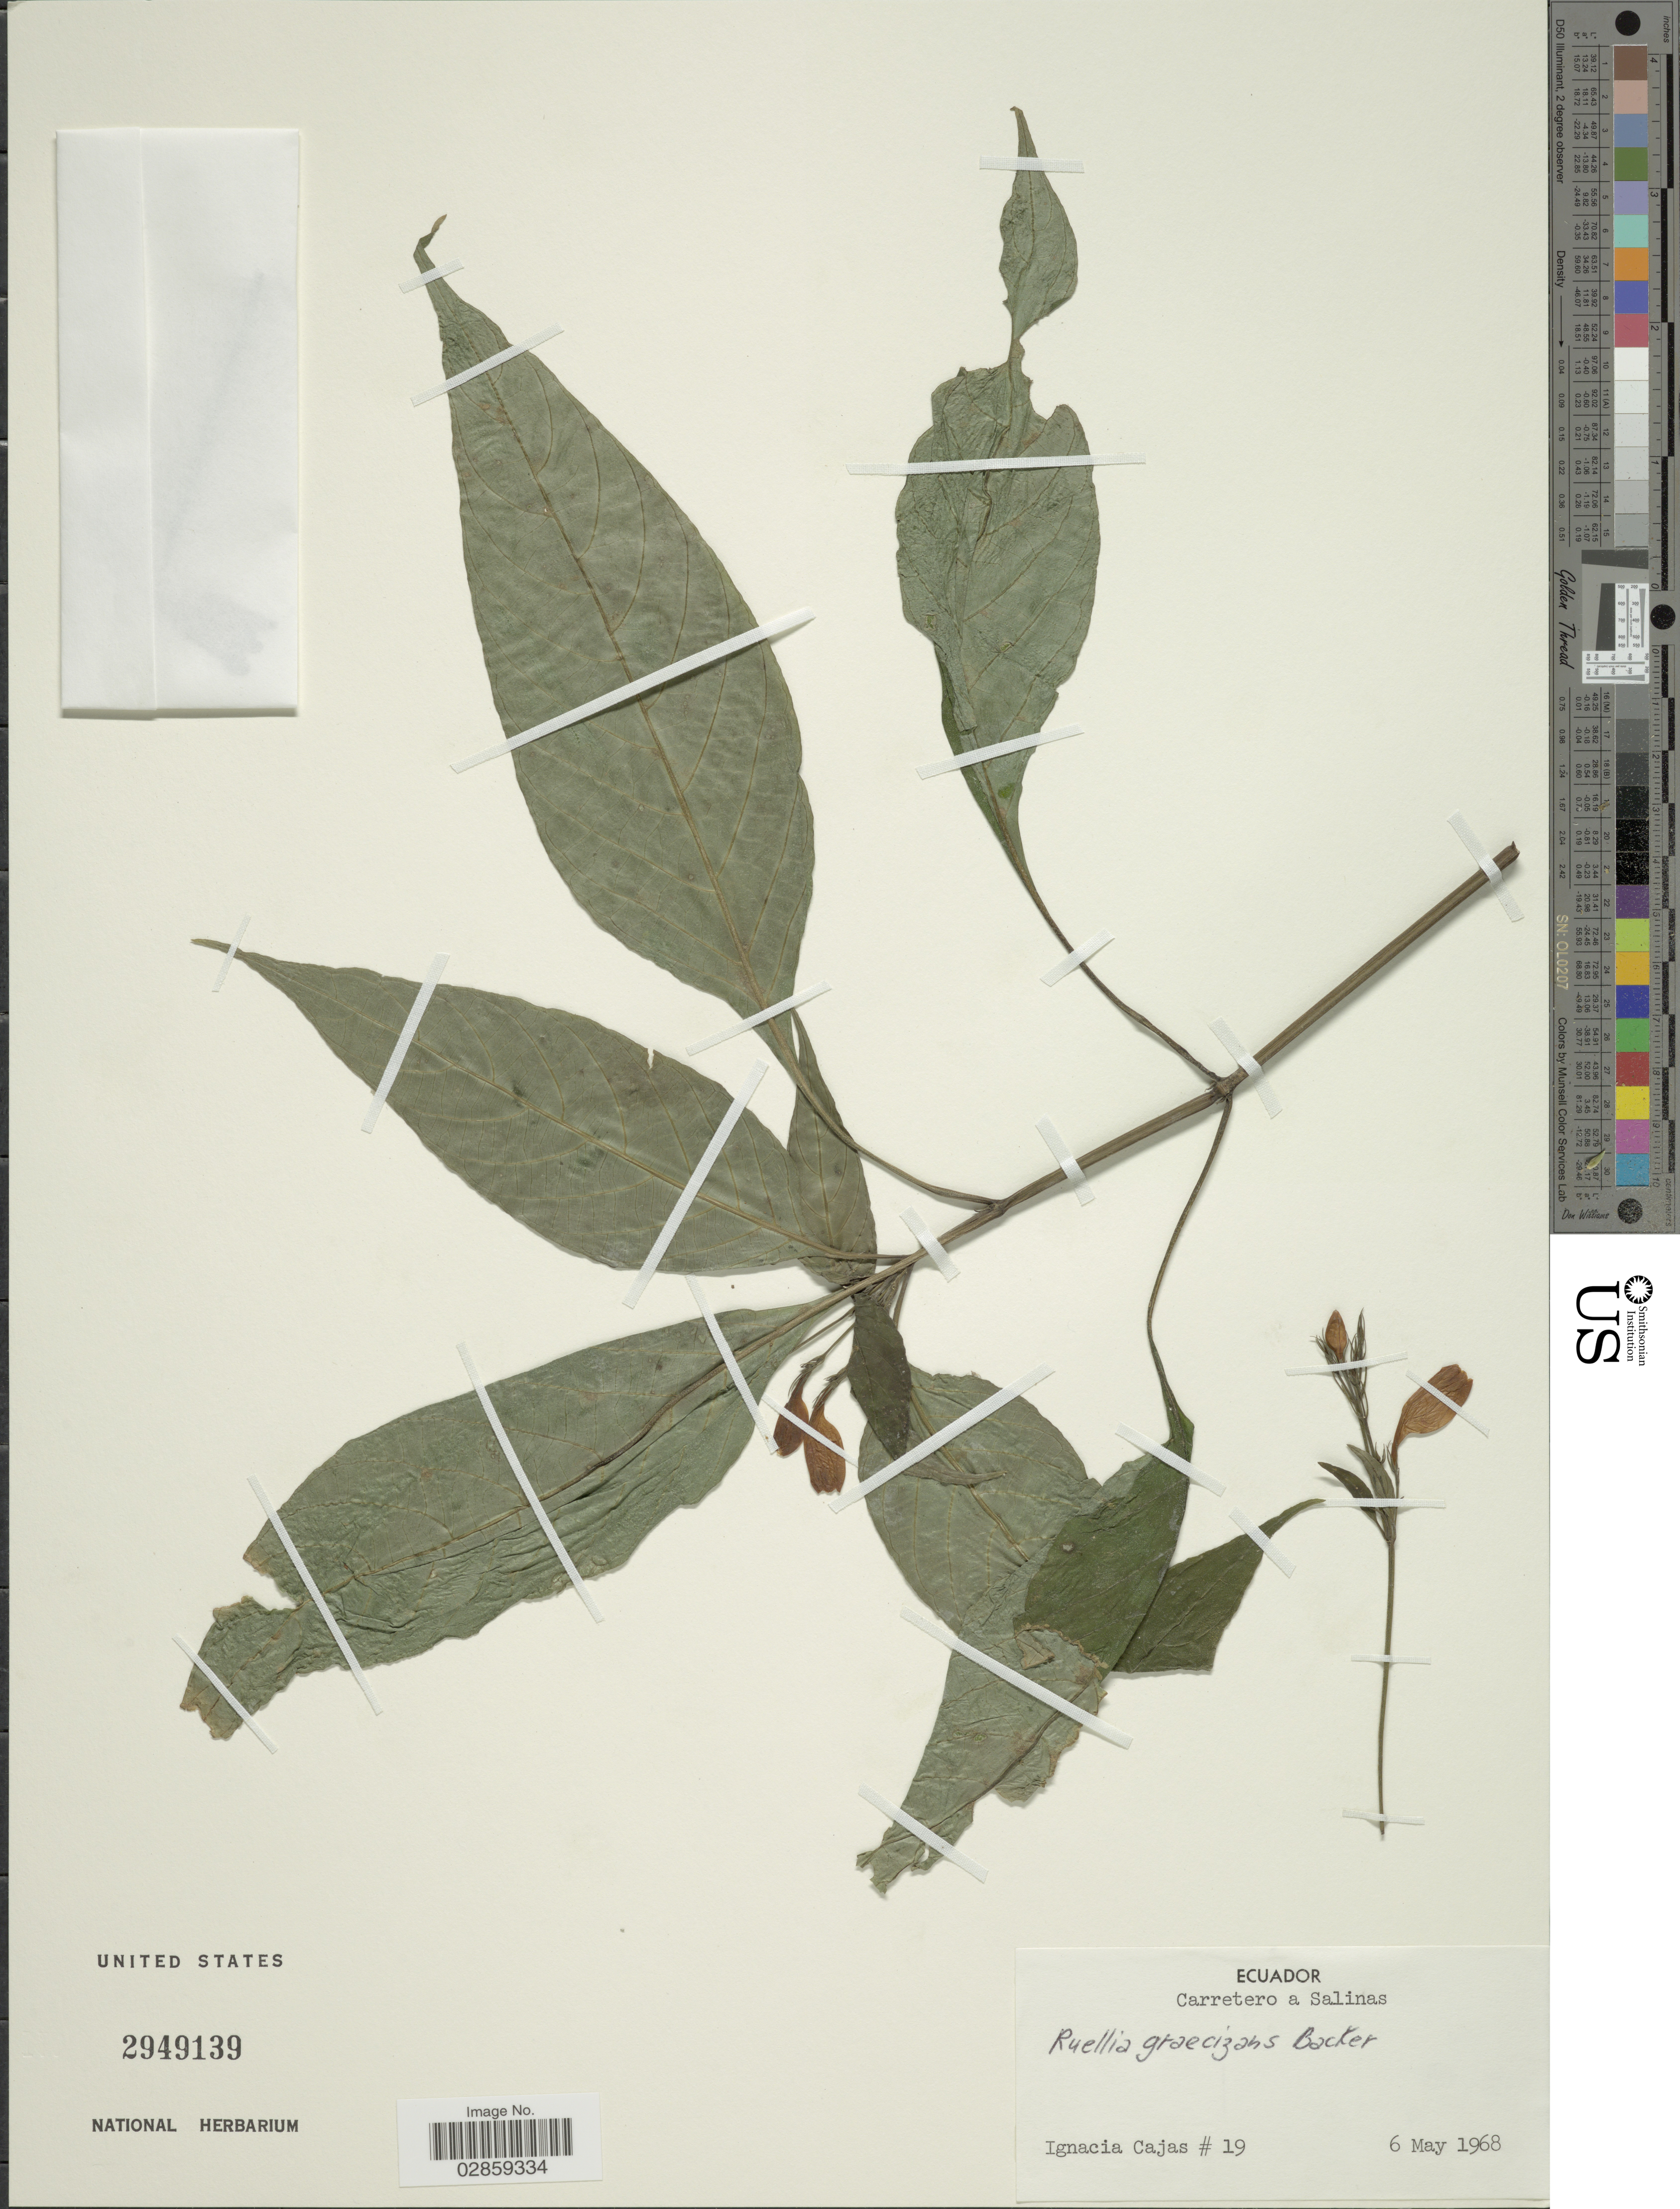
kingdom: Plantae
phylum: Tracheophyta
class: Magnoliopsida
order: Lamiales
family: Acanthaceae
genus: Ruellia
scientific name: Ruellia brevifolia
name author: (Pohl) C. Ezcurra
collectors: I. Cajas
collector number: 19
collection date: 1968-05-06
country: Ecuador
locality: Carretero a Salinas.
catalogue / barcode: US 2949139